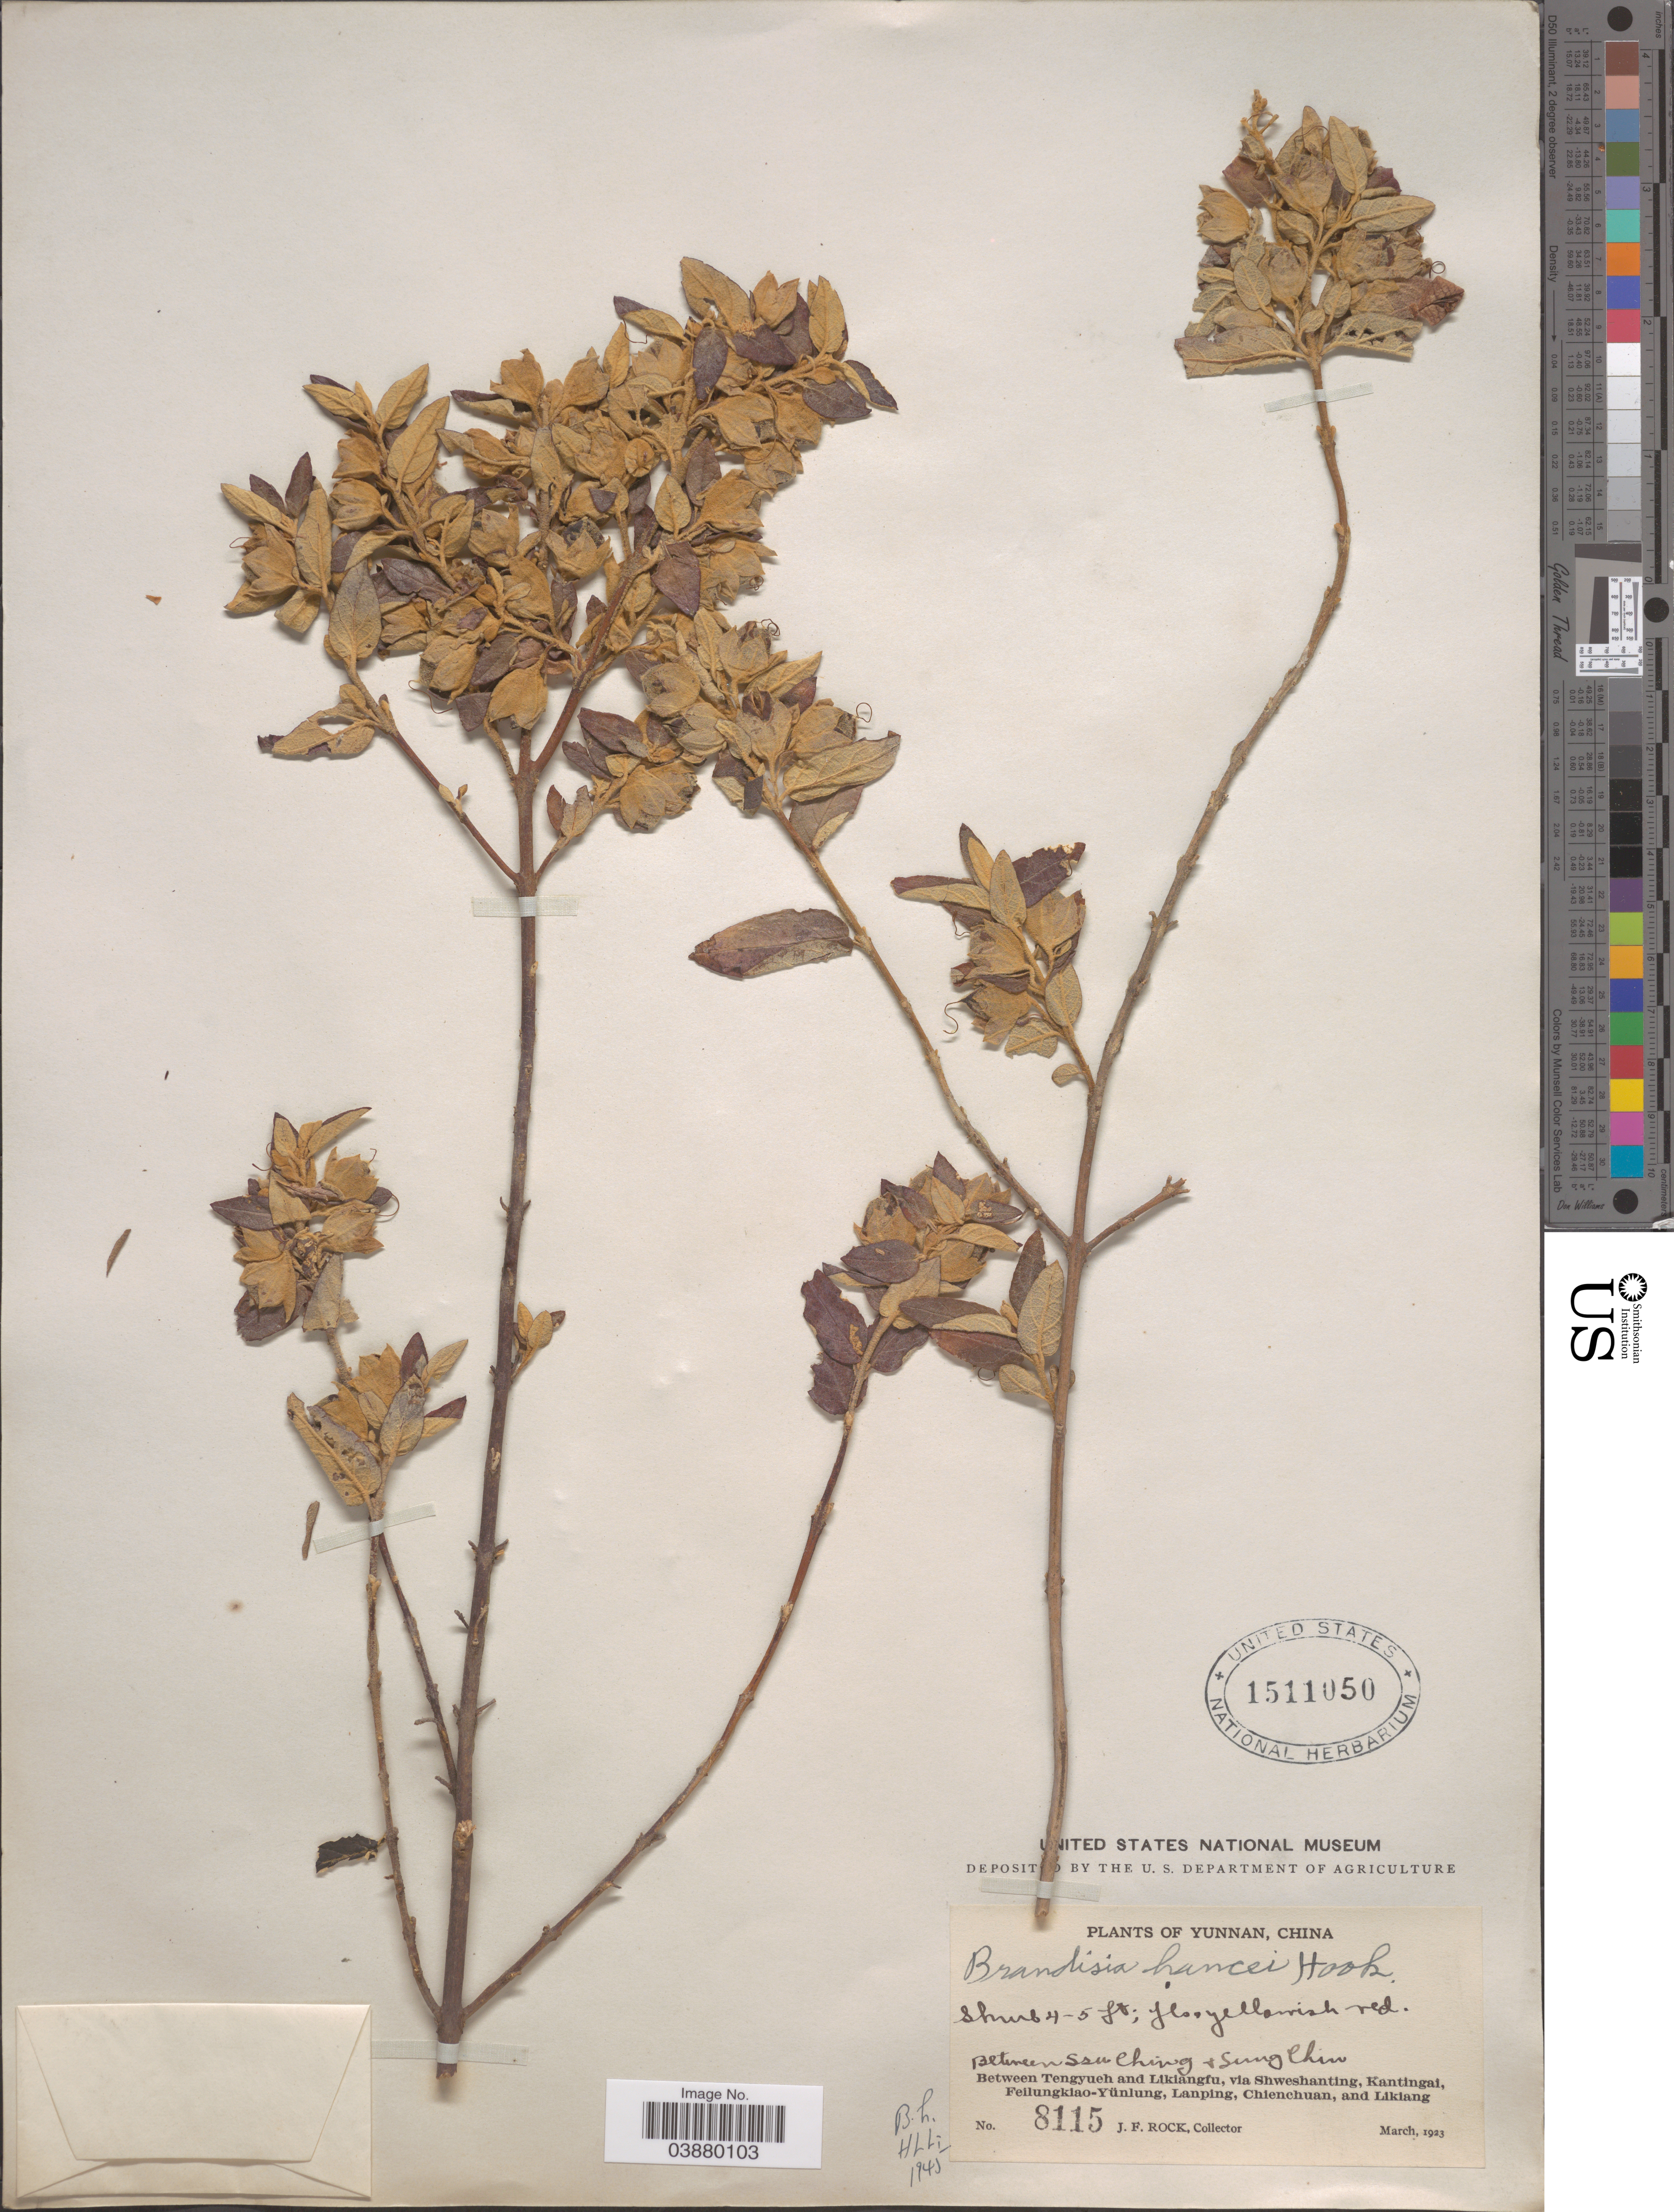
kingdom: Plantae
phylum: Tracheophyta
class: Magnoliopsida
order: Lamiales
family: Orobanchaceae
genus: Brandisia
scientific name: Brandisia hancei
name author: Hook. f.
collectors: J. Rock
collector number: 8115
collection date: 1923-03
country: China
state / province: Yunnan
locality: Between Szu Ching & Sung Chin. Between Tengyueh and Likiangfu, via Shweshanting, Kantingai, Feilungkiao-Yünlung, Lanping, Chienchuan, and Likiang.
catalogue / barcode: US 1511050